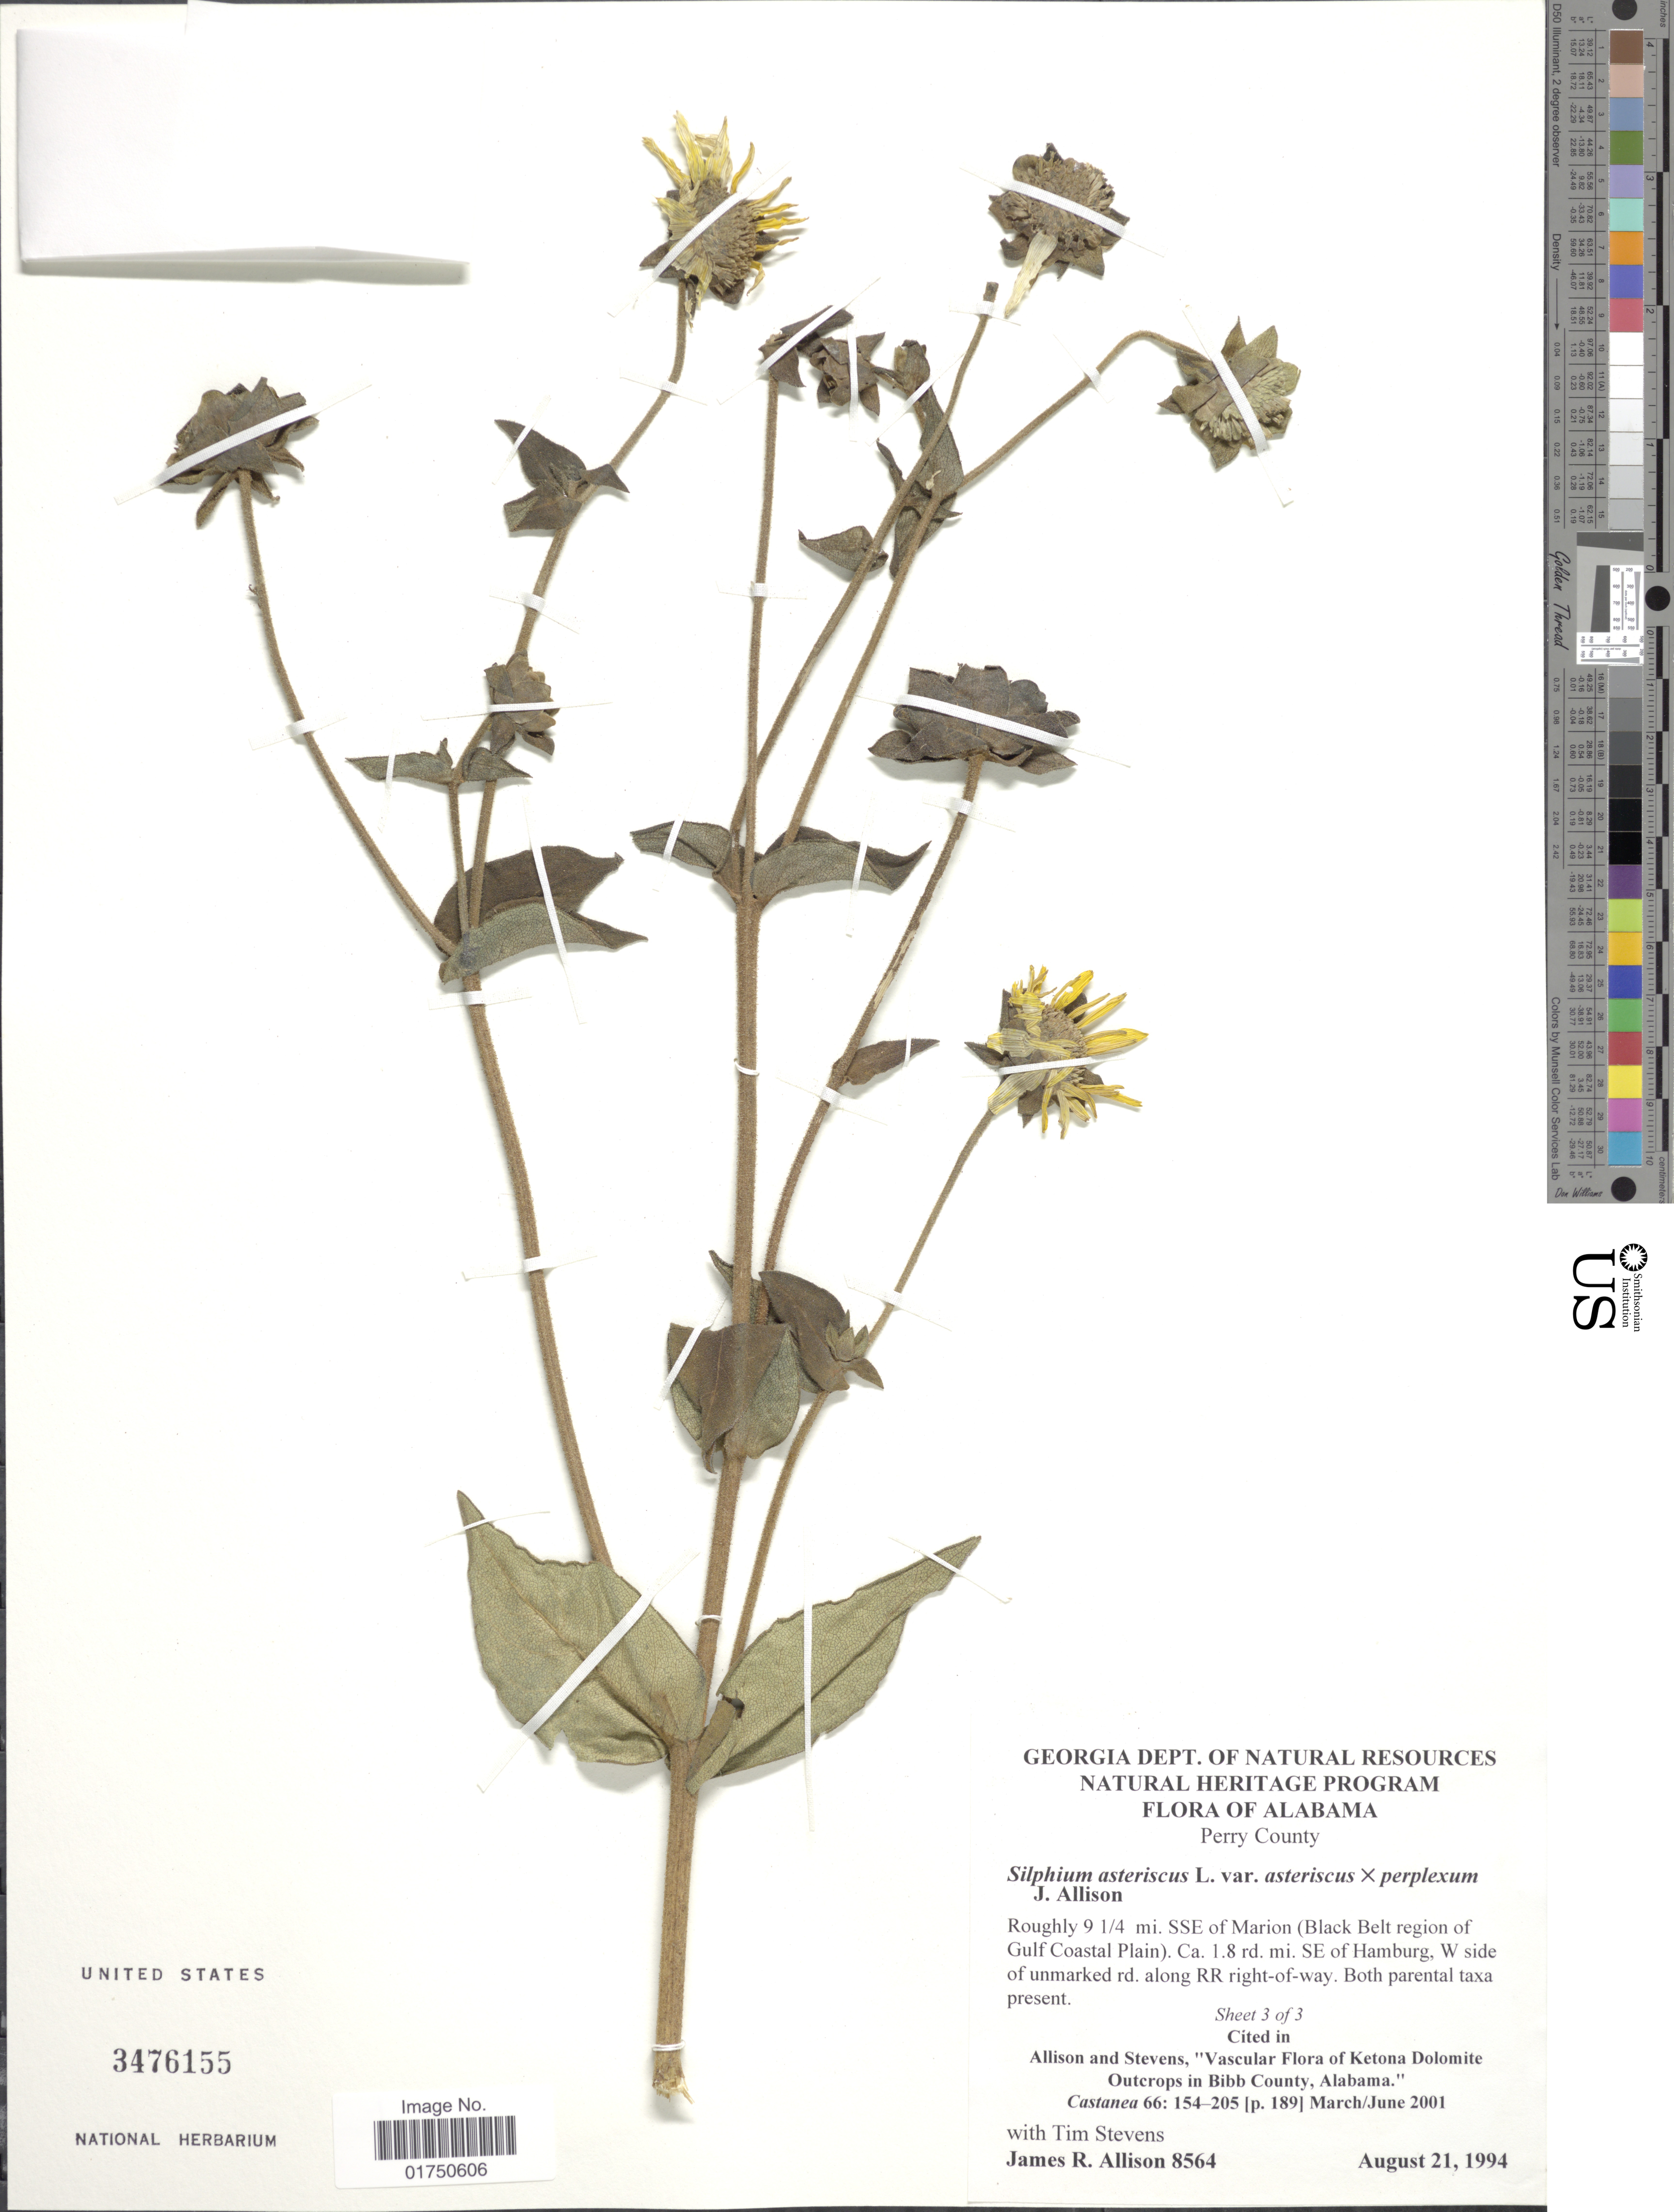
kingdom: Plantae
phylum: Tracheophyta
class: Magnoliopsida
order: Asterales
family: Asteraceae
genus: Silphium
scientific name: Silphium asteriscus var. asteriscus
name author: L.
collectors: T. Stevens & J. R. Allison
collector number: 8564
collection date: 1994-08-21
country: United States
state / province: Alabama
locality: Perry County. Roughly 9 1/4 mi. SSE of Marion (Black Belt region of Gulf Coastal Plain). Ca. 1.8 rd. mi. SE of Hamburg, W side of unmarked rd. along RR right-of-way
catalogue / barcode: US 3476155